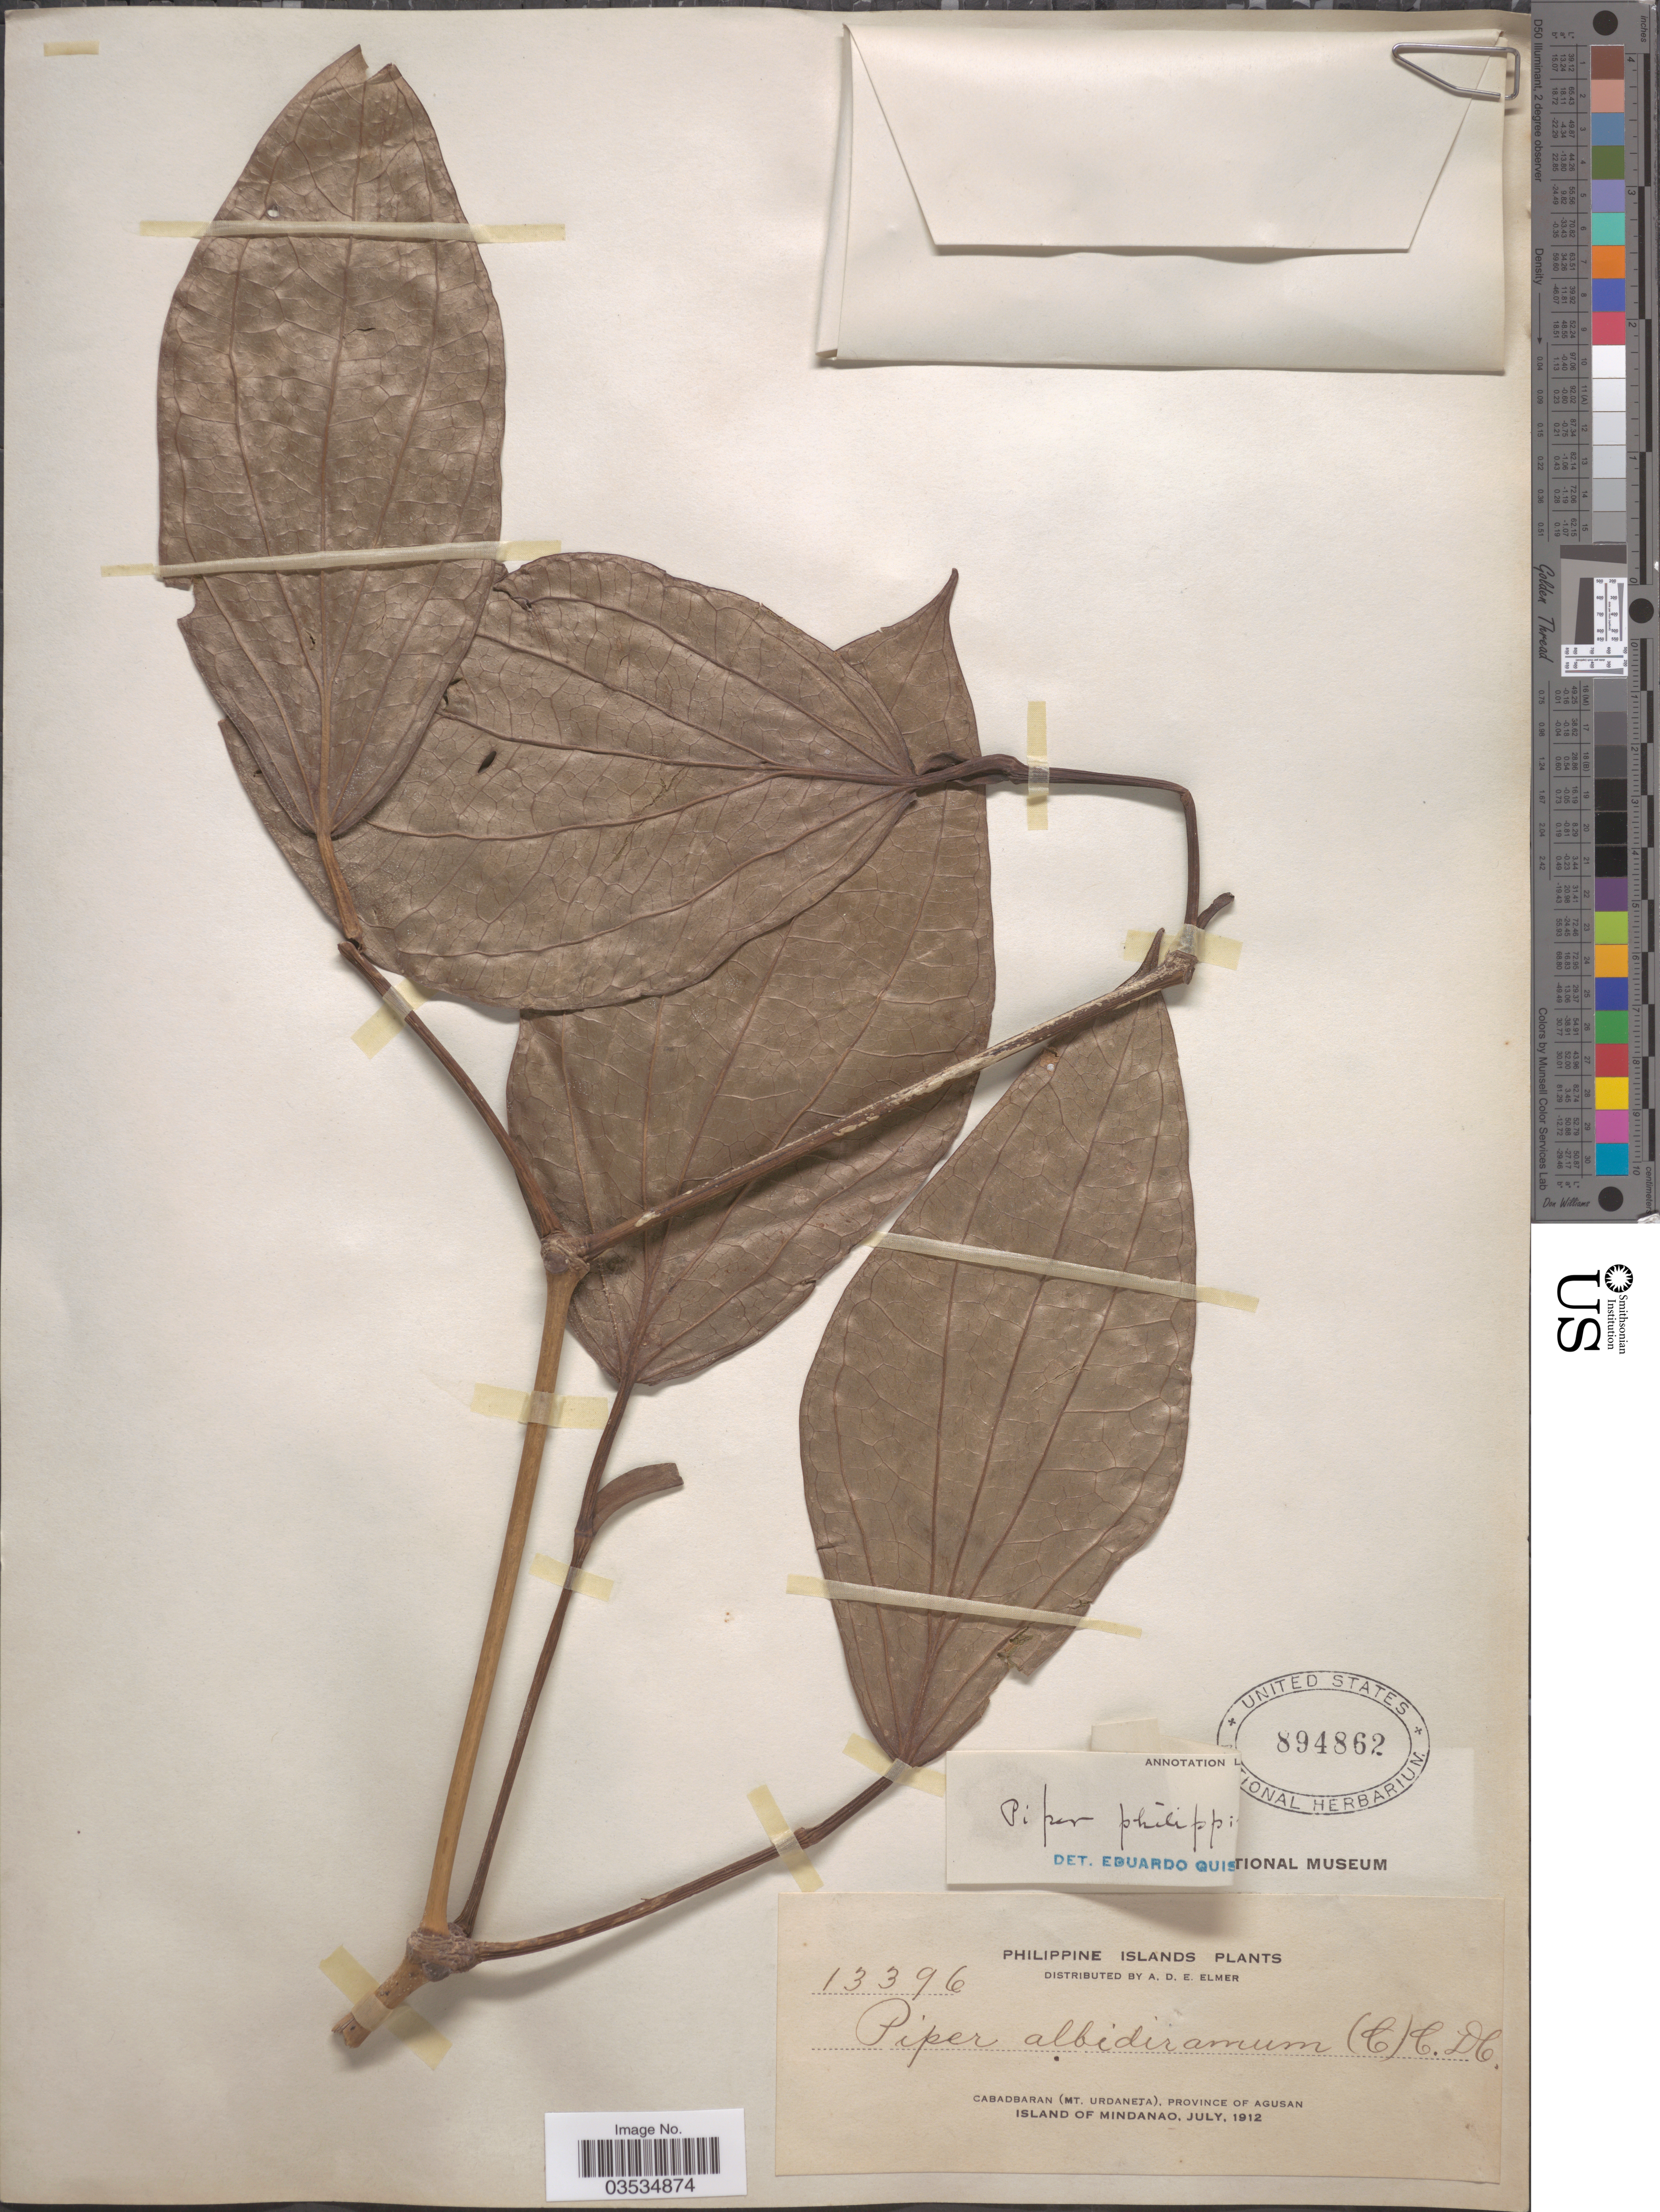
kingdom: Plantae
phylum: Tracheophyta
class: Magnoliopsida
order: Piperales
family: Piperaceae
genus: Piper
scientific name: Piper philippinum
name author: Miq.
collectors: A. D. E. Elmer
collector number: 13396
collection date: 1912-07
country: Philippines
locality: Cabadbaran (Mt. Urdaneta), Province of Agusan. Island of Mindanao.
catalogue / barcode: US 894862